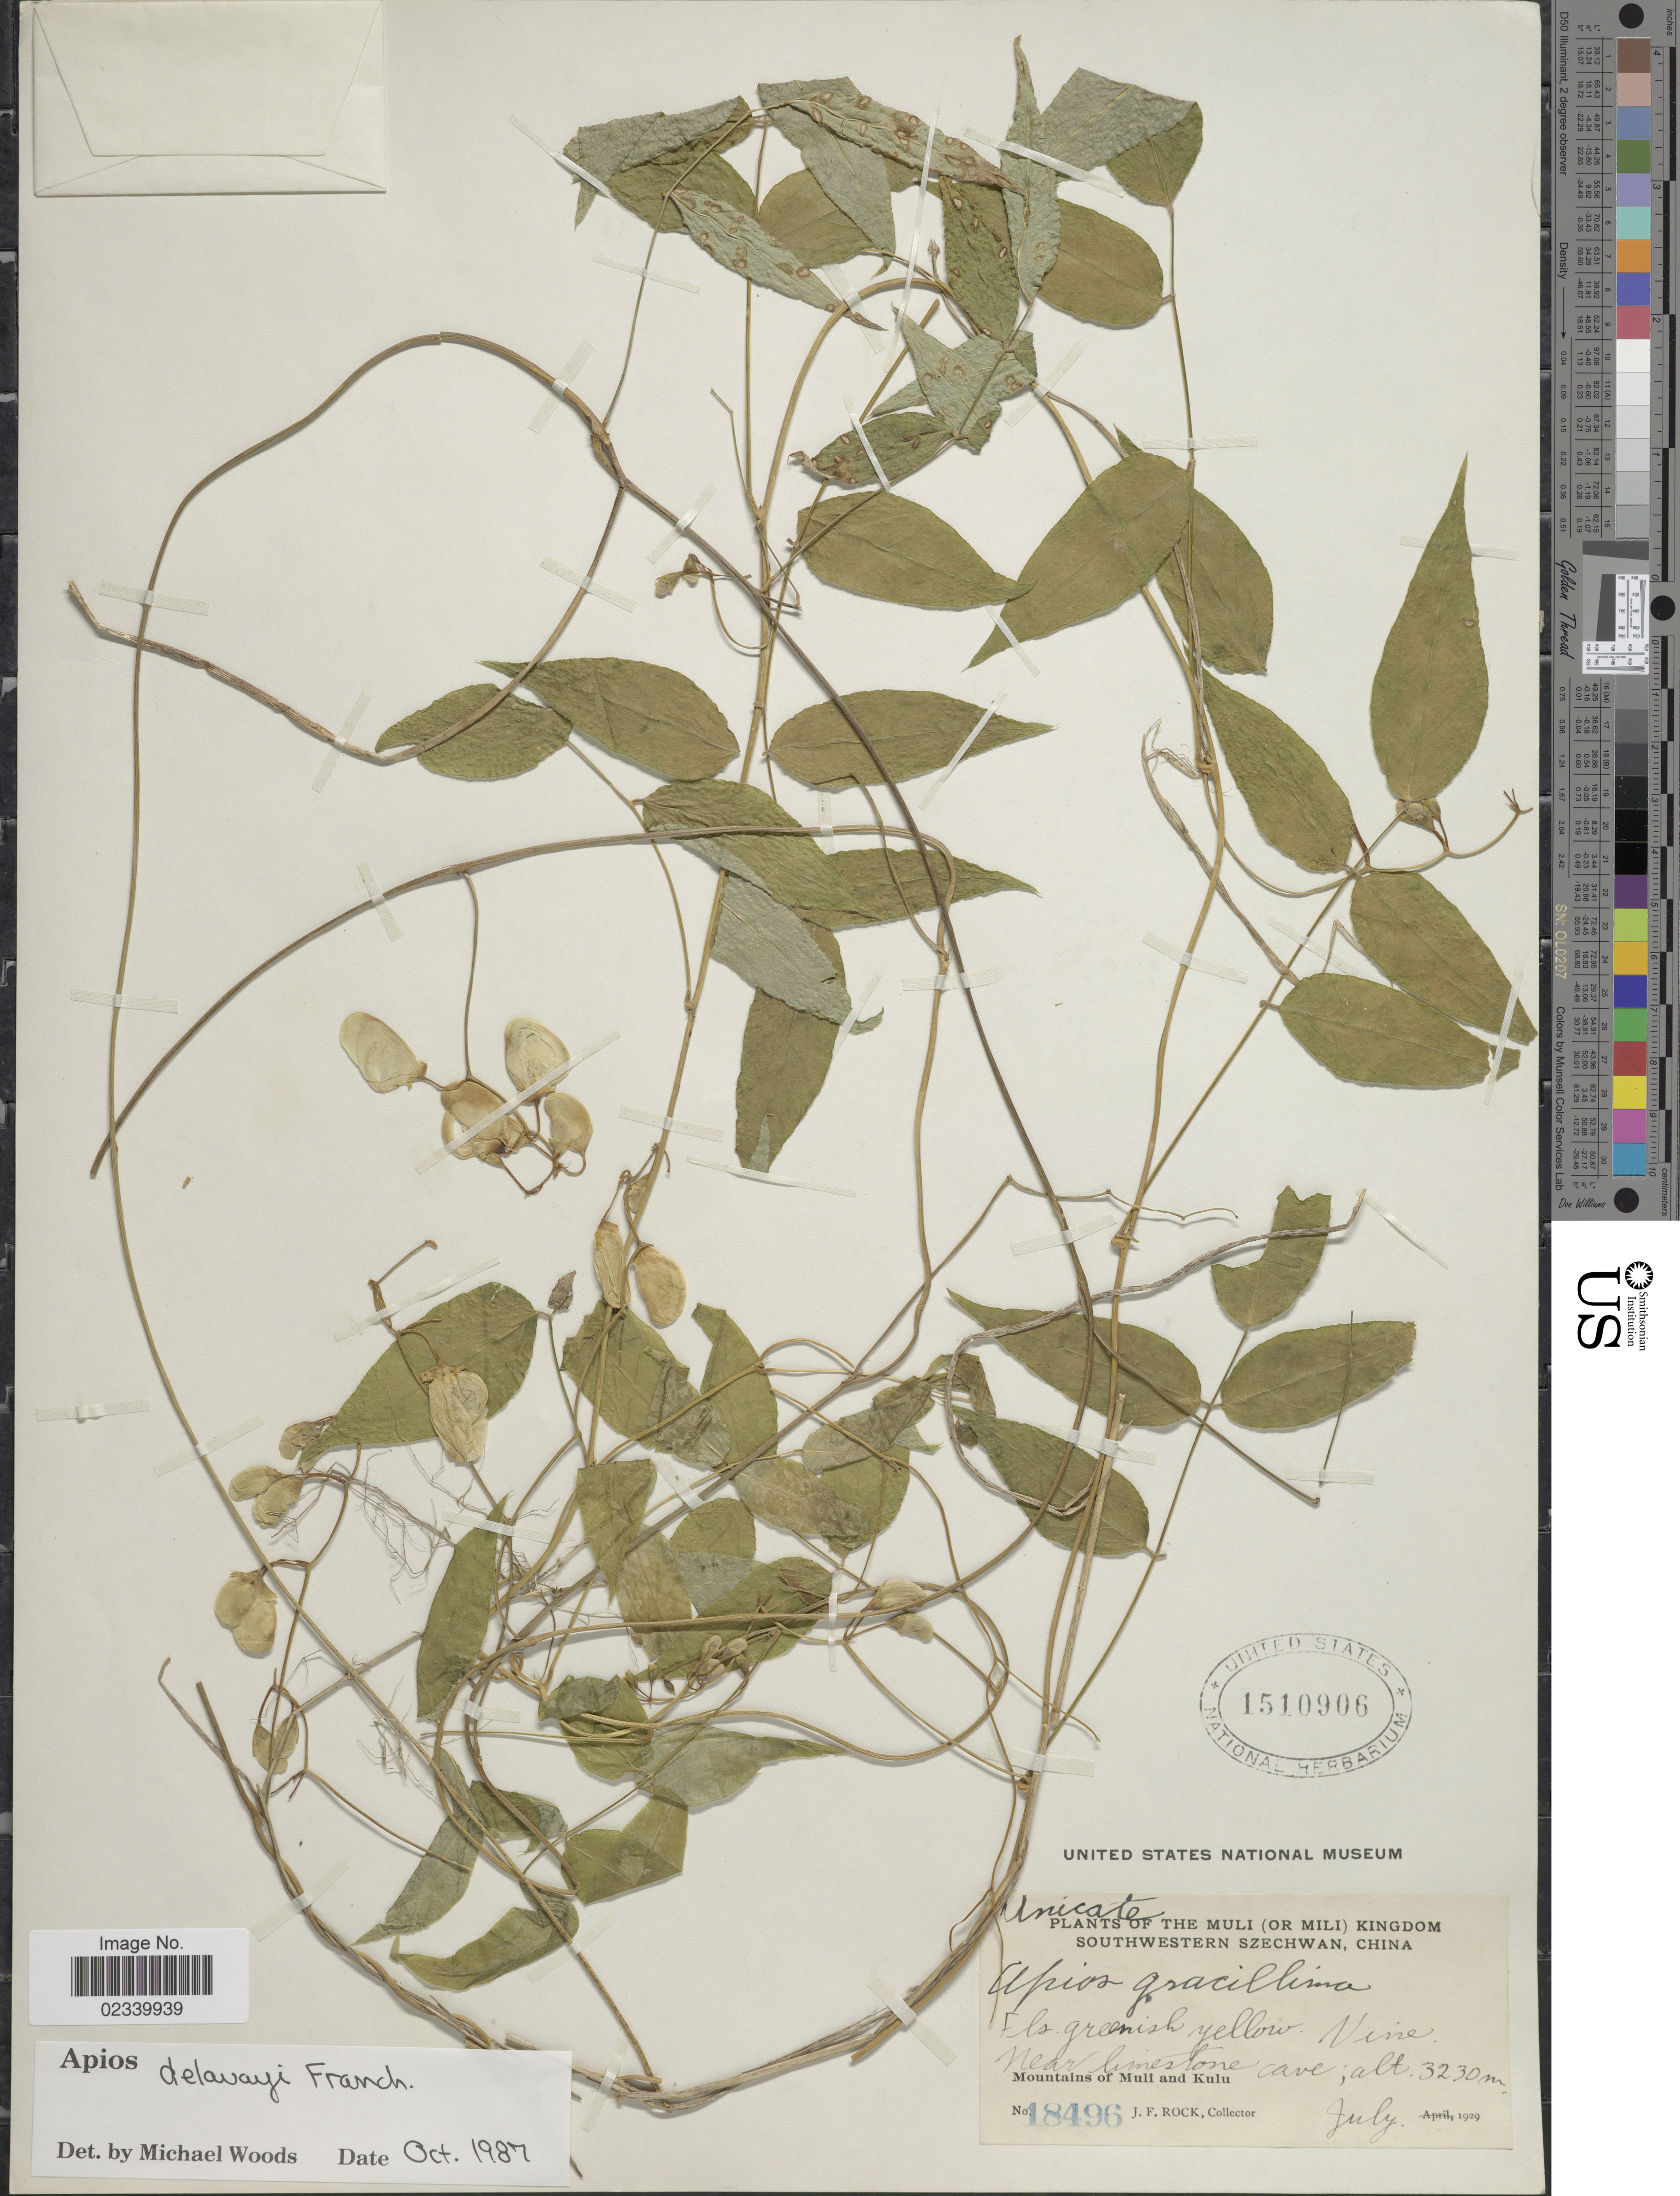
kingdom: Plantae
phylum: Tracheophyta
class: Magnoliopsida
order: Fabales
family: Fabaceae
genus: Apios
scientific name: Apios delavayi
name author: Franch.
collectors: J. Rock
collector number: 18496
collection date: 1929-07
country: China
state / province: Sichuan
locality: The Muli (or Mili) Kingdom, Southwestern Szechwan, Near limestone cave, Mountains of Muli and Kulu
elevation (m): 3230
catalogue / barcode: US 1510906